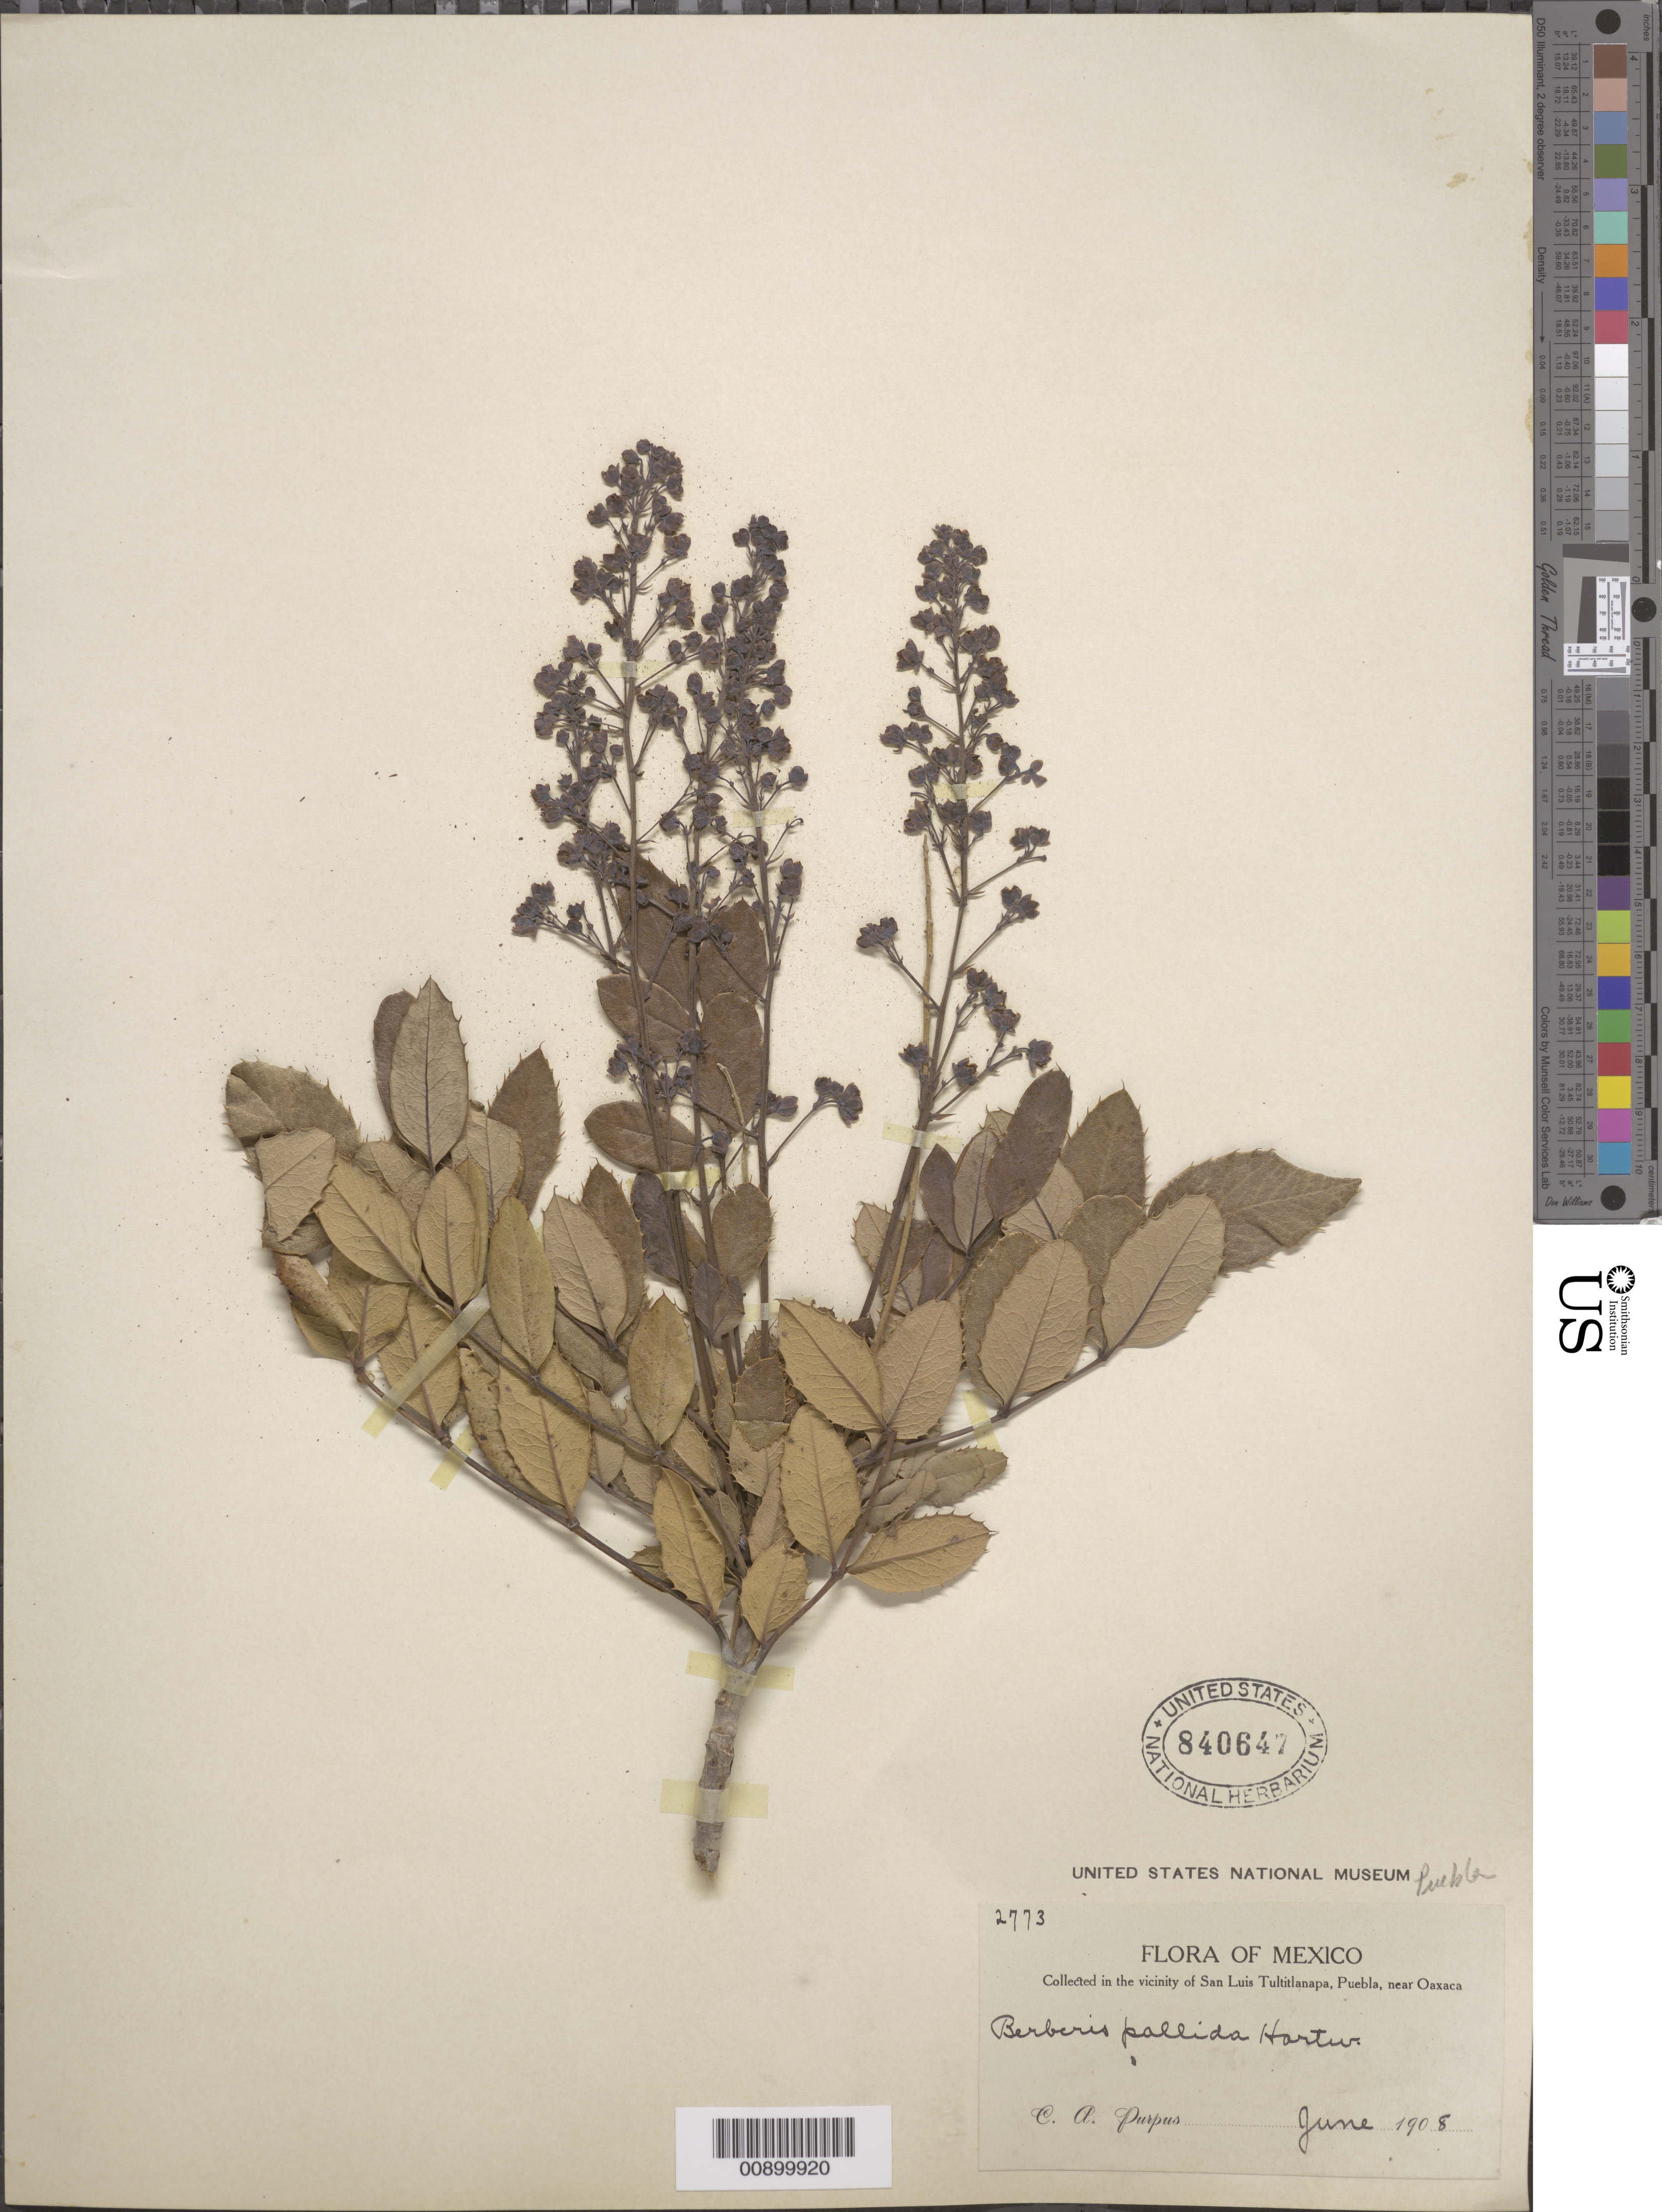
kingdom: Plantae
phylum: Tracheophyta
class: Magnoliopsida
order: Ranunculales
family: Berberidaceae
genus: Mahonia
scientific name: Mahonia pallida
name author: Fedde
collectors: C. A. Purpus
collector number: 2773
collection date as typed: Jun 1908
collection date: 1908-06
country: Mexico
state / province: Puebla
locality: In the vicinity of San Luis Tultitlanapa, Puebla, near Oaxaca.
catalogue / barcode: US 840647